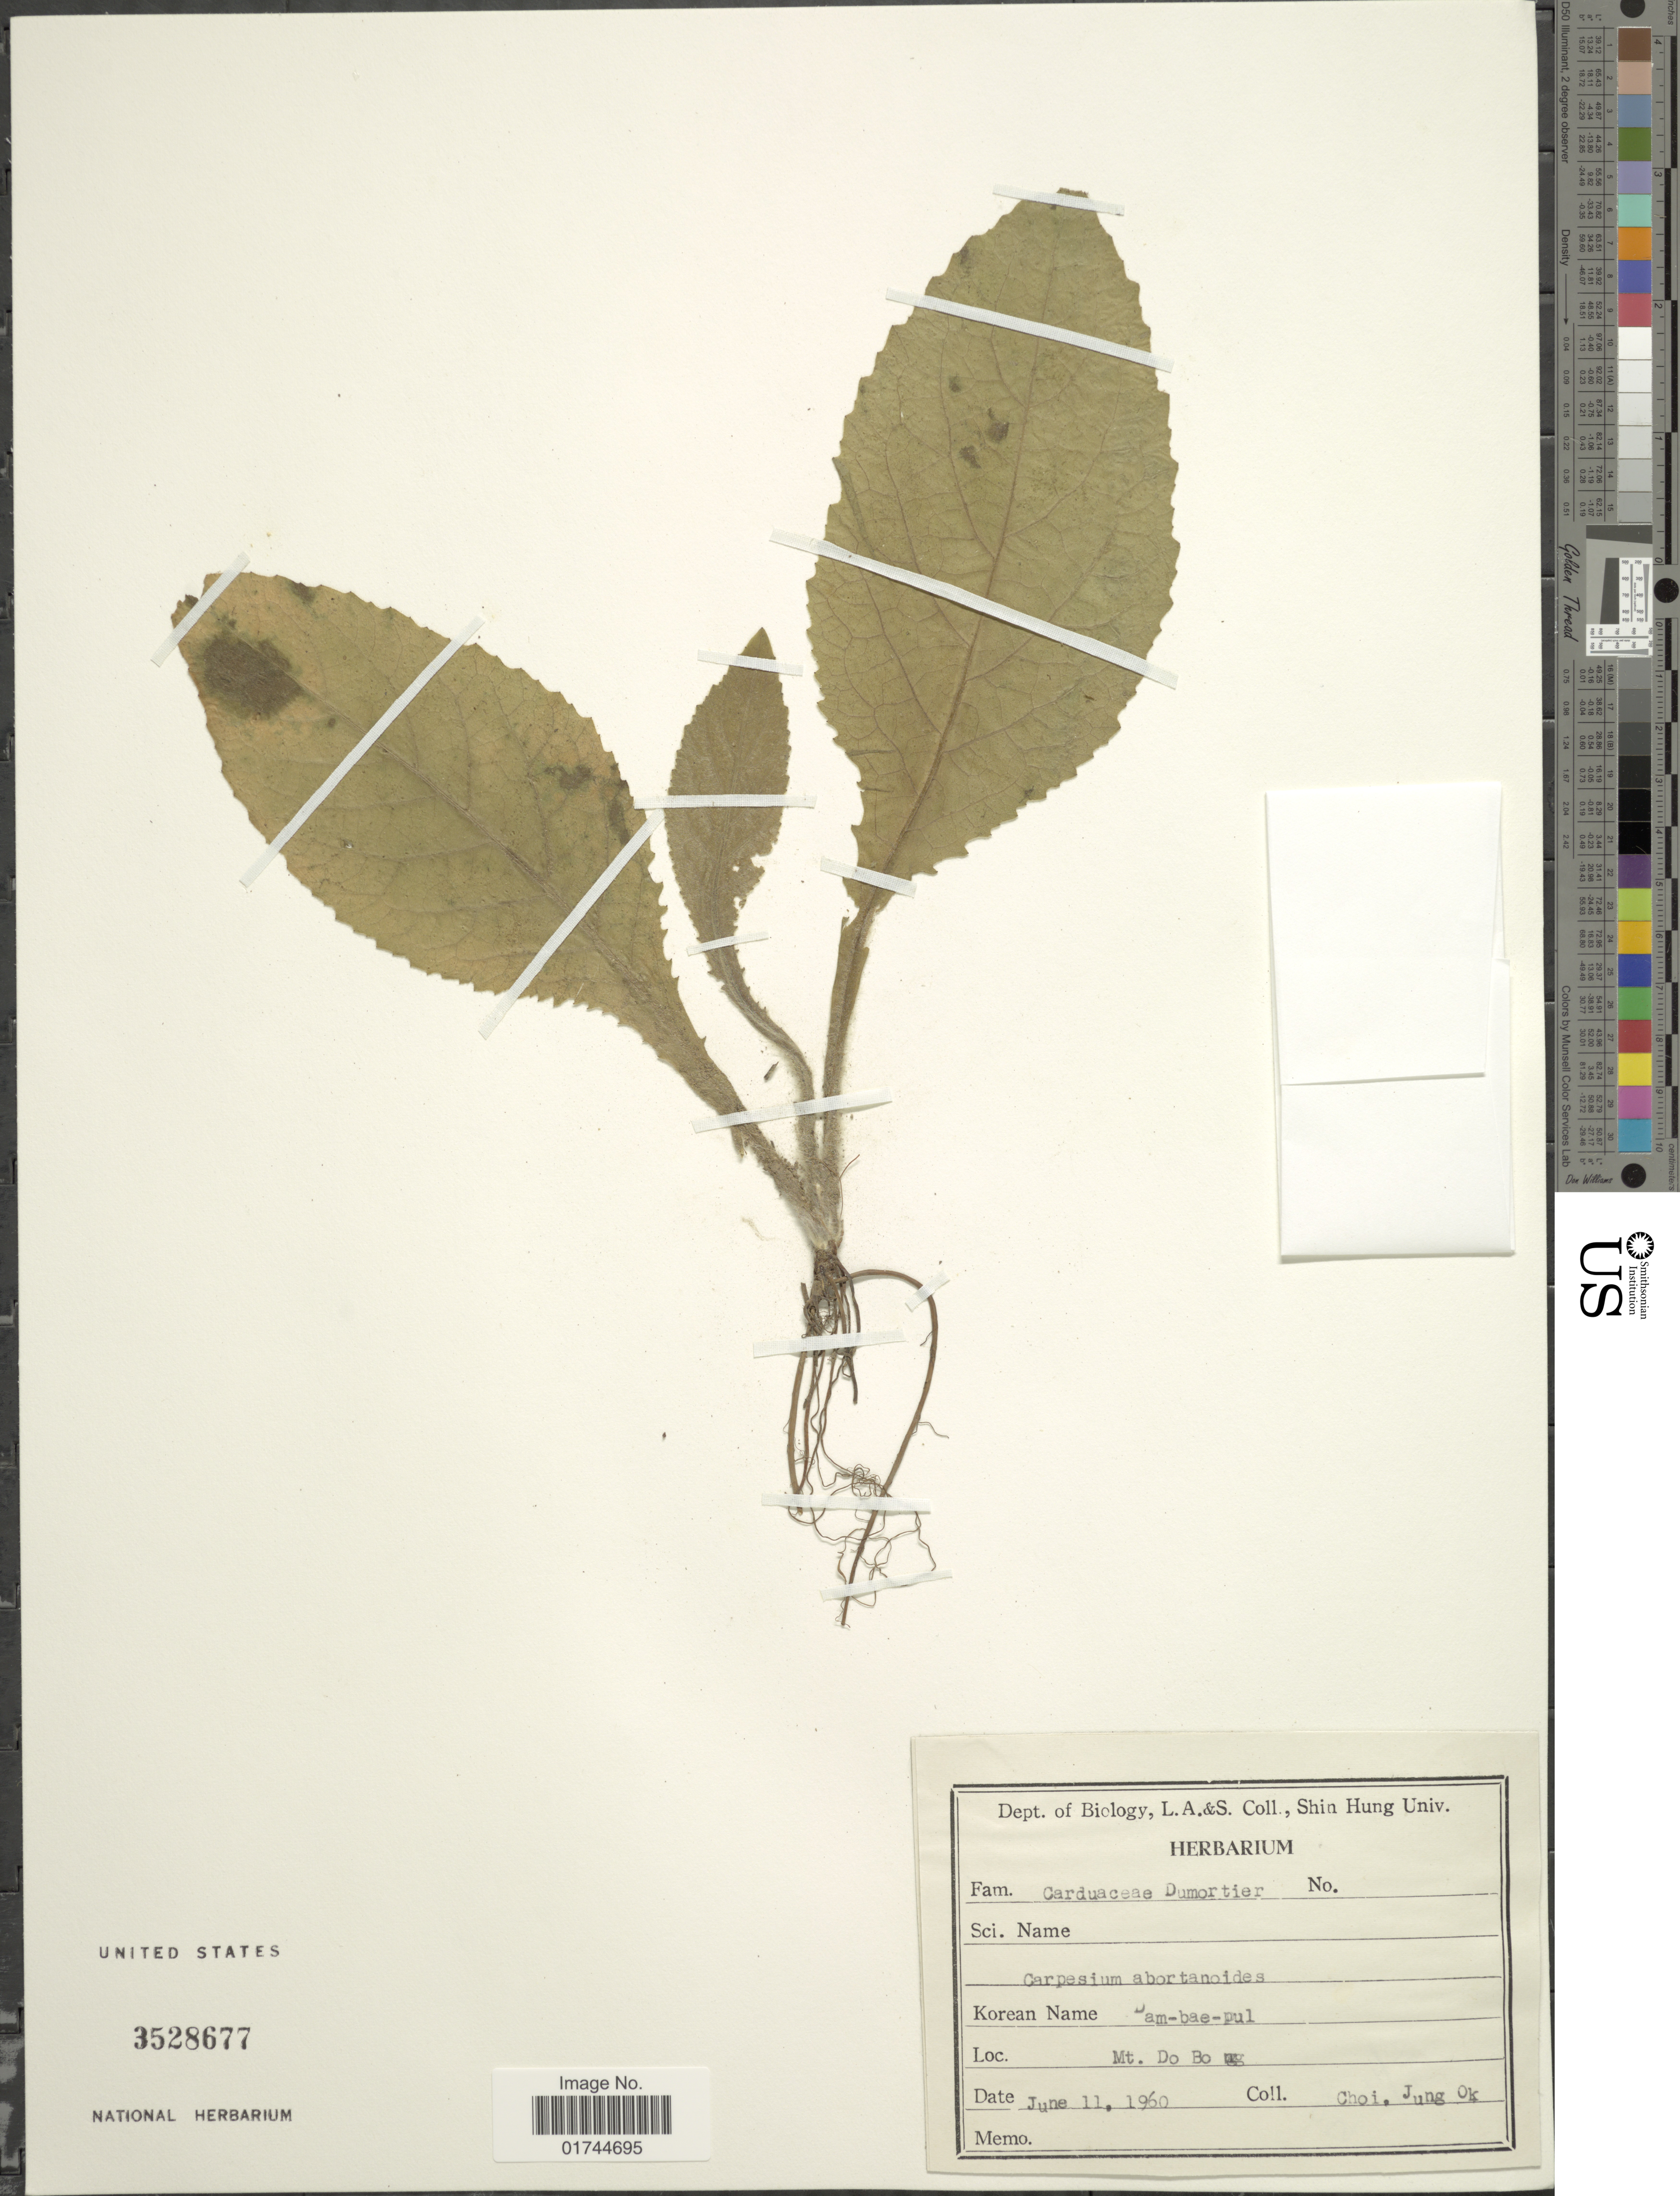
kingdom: Plantae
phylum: Tracheophyta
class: Magnoliopsida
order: Asterales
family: Asteraceae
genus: Carpesium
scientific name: Carpesium abrotanoides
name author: L.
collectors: J. Choi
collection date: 1960-06-11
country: South Korea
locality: Mt. Do Bong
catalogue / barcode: US 3528677